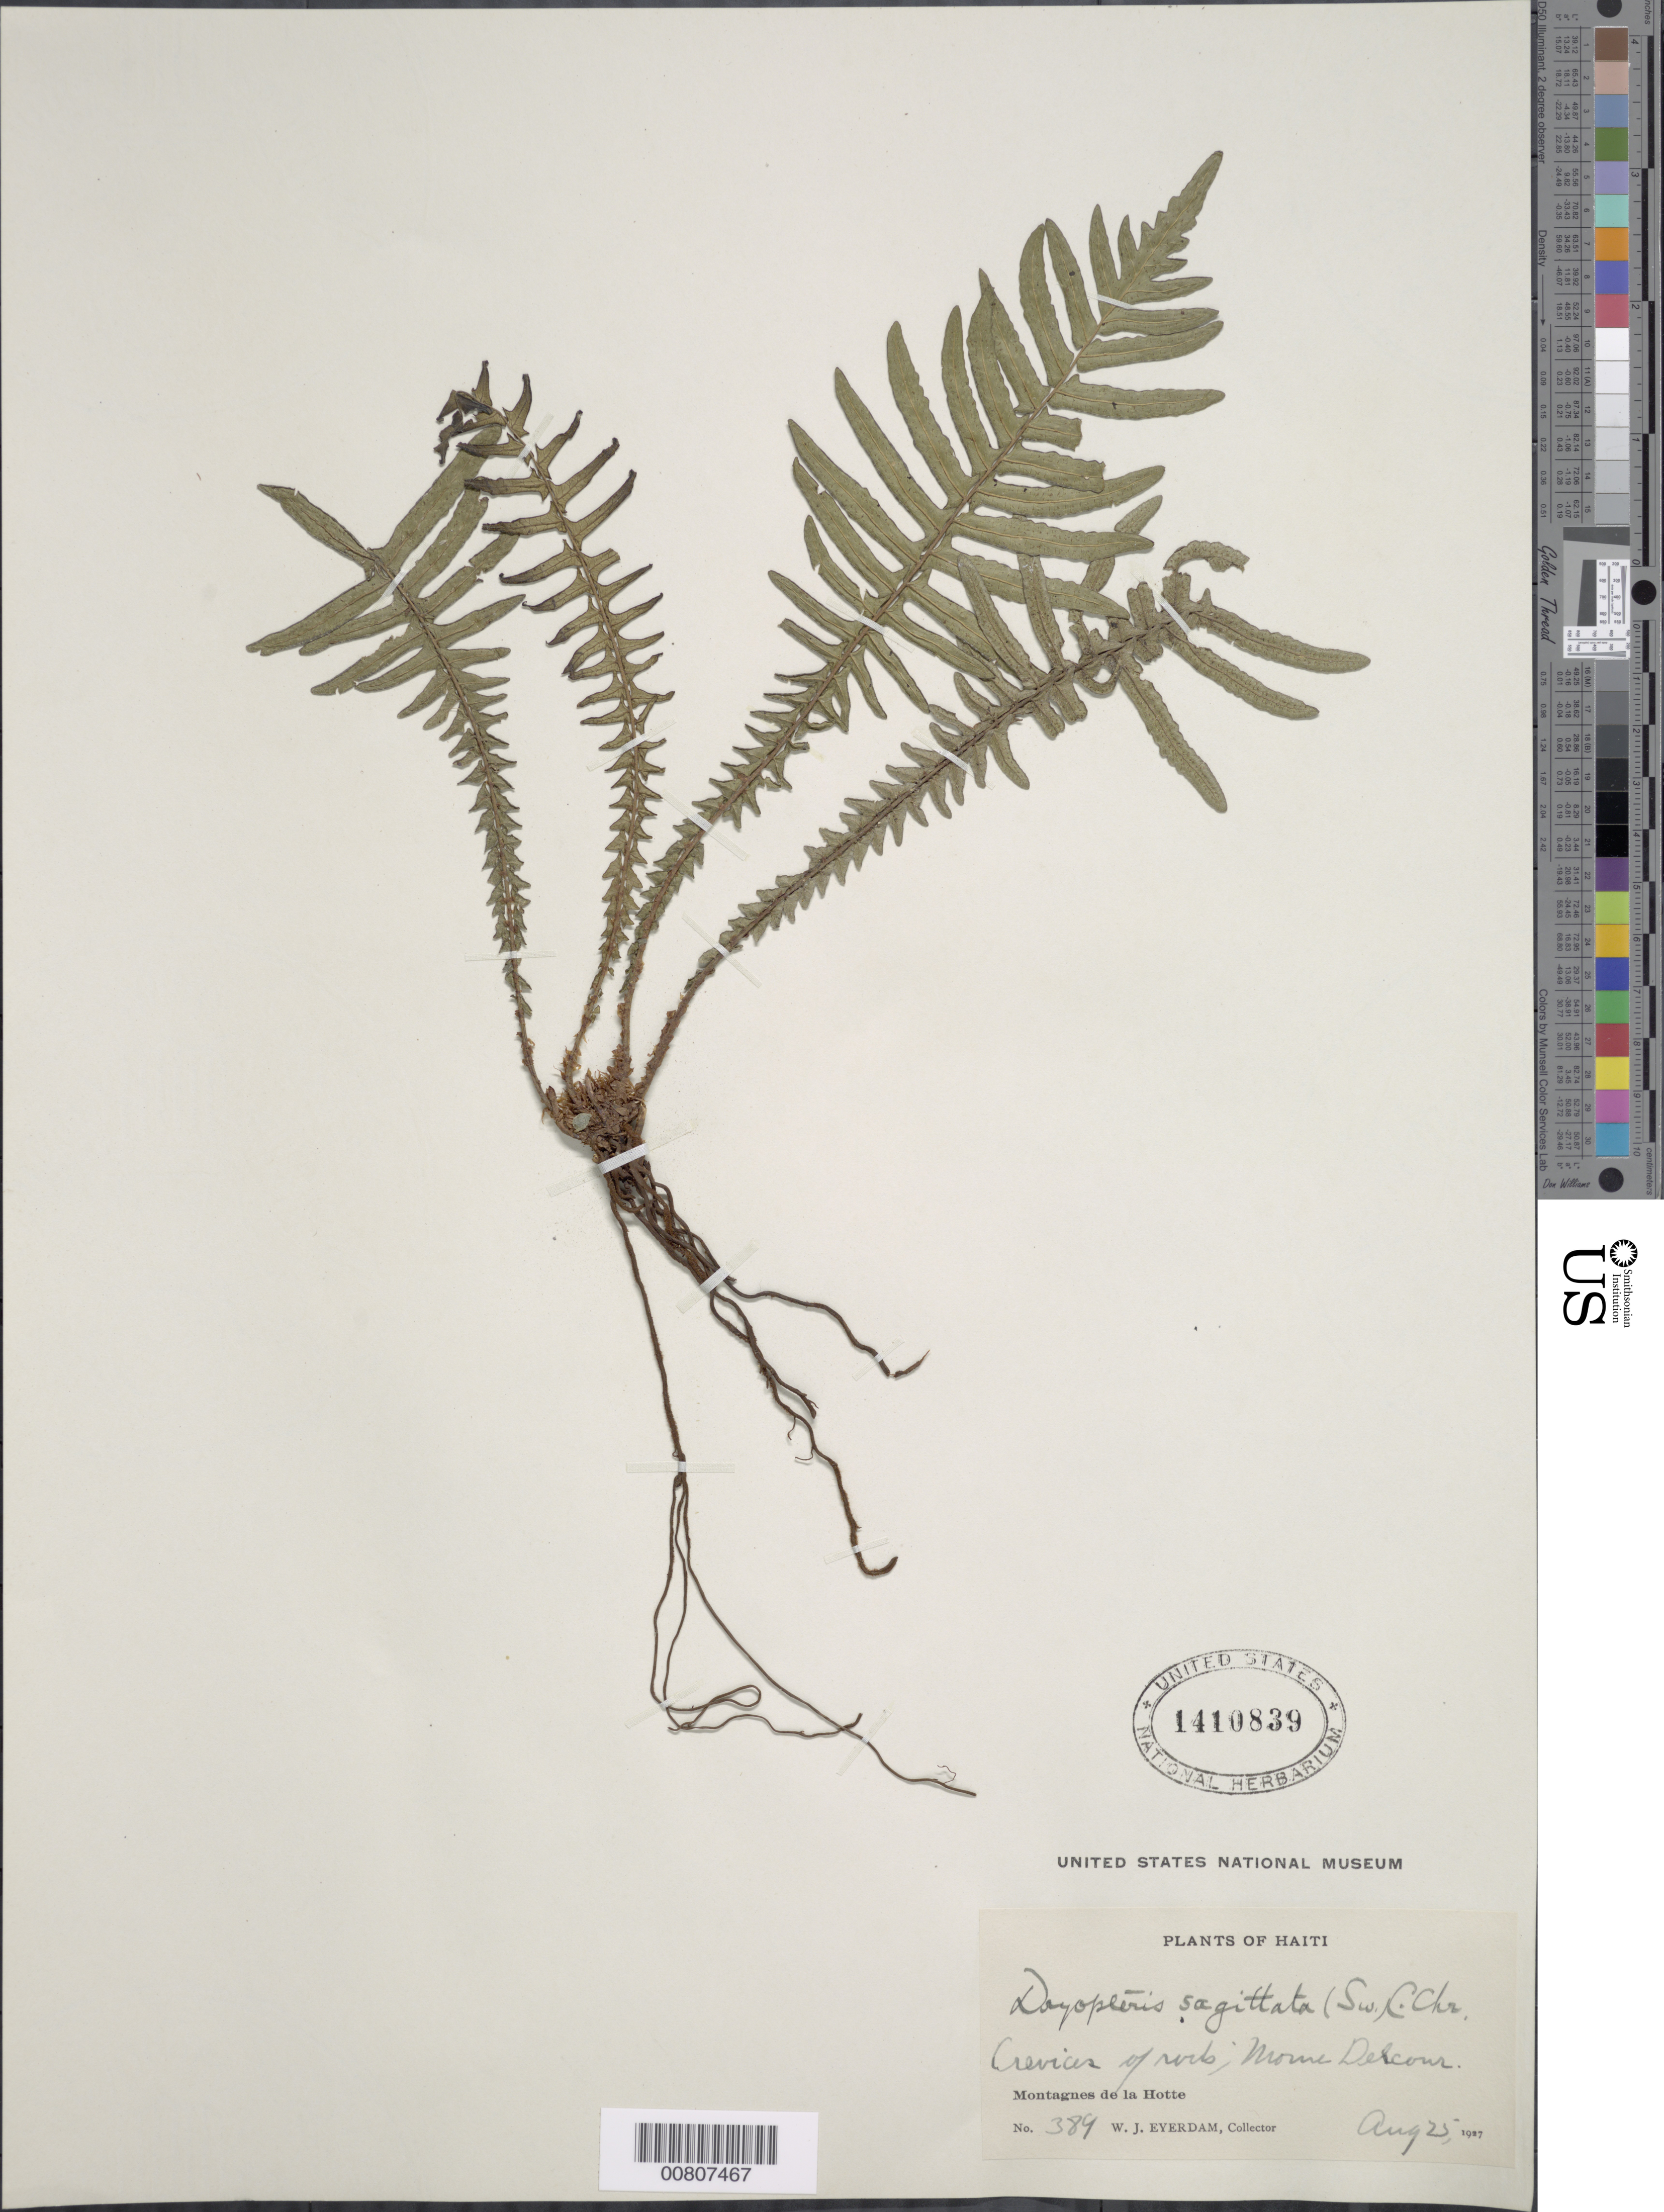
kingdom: Plantae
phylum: Tracheophyta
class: Polypodiopsida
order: Polypodiales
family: Thelypteridaceae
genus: Goniopteris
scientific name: Goniopteris sagittata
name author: (Sw.) Pic. Serm.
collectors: W. J. Eyerdam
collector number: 389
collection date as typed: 25 Aug 1927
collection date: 1927-08-25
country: Haiti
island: Hispaniola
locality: Montagnes de la Hotte, Morne Delcour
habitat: Crevices of rock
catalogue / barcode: US 1410839